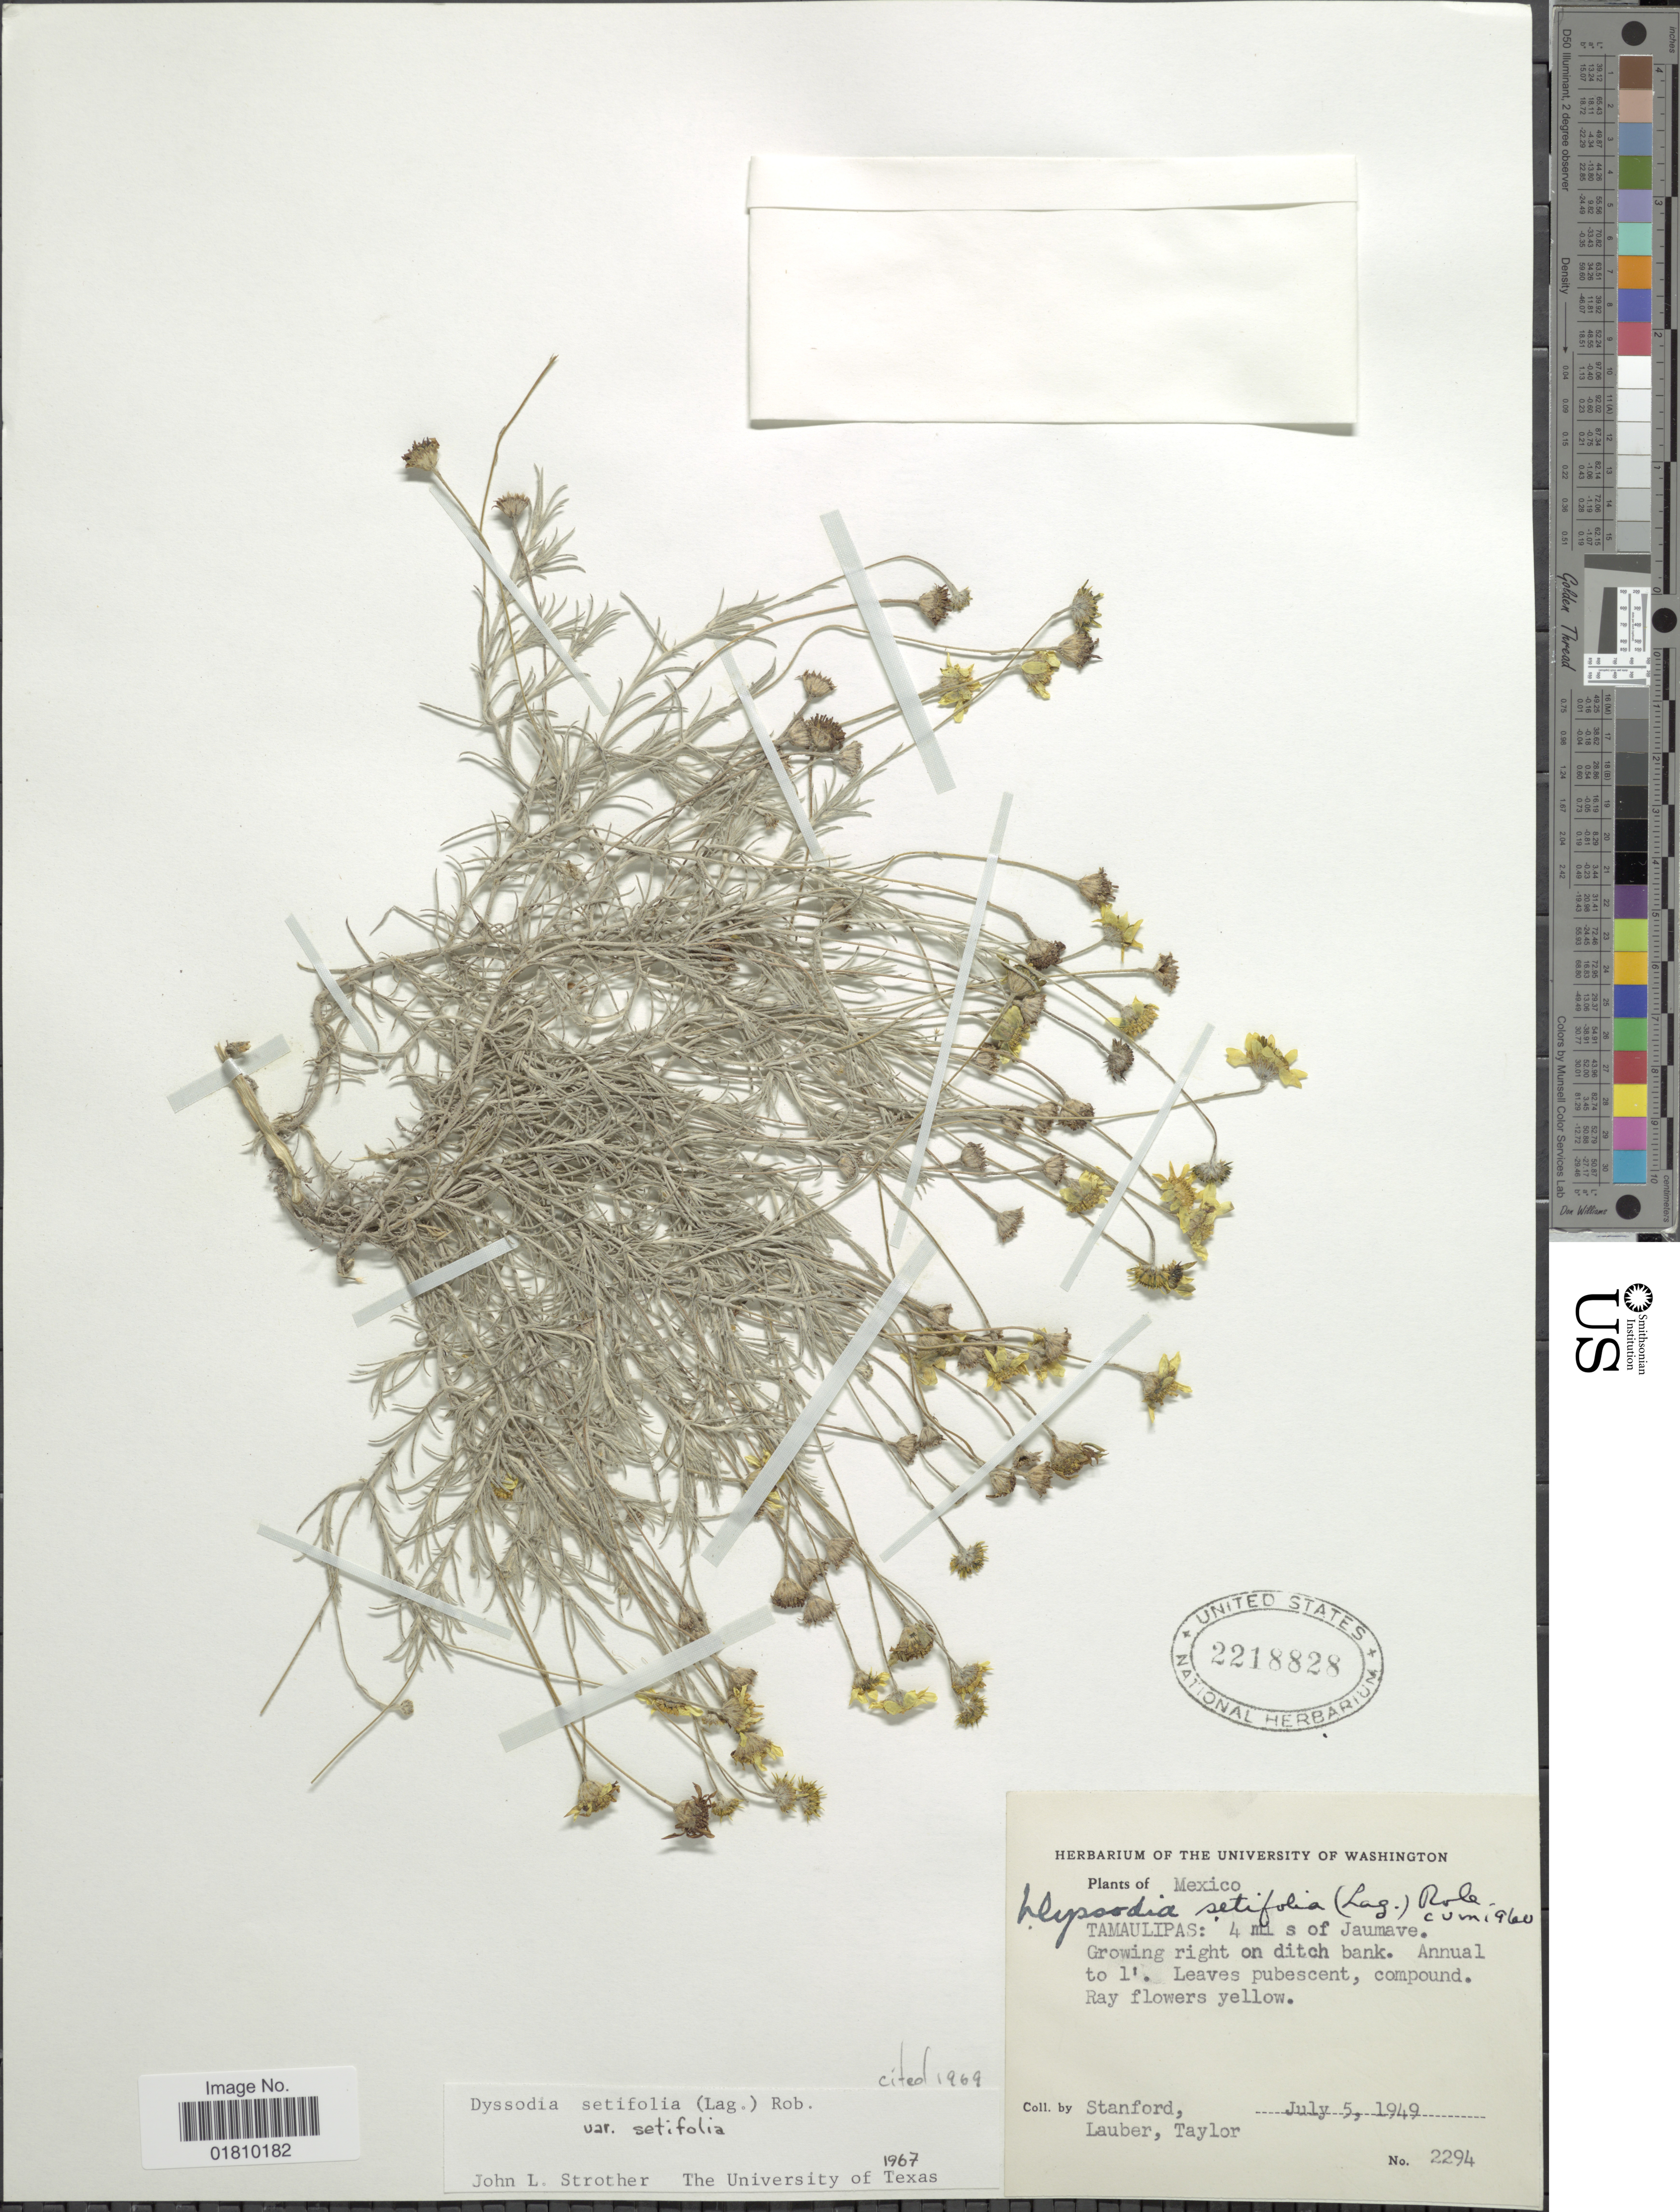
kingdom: Plantae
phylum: Tracheophyta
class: Magnoliopsida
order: Asterales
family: Asteraceae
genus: Thymophylla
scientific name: Thymophylla setifolia var. setifolia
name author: Lag.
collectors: -. Stanford, -. Lauber & -. Taylor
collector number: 2294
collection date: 1949-07-05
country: Mexico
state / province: Tamaulipas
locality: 4 mi s of Jaumave, growing right on ditch bank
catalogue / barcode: US 2218828